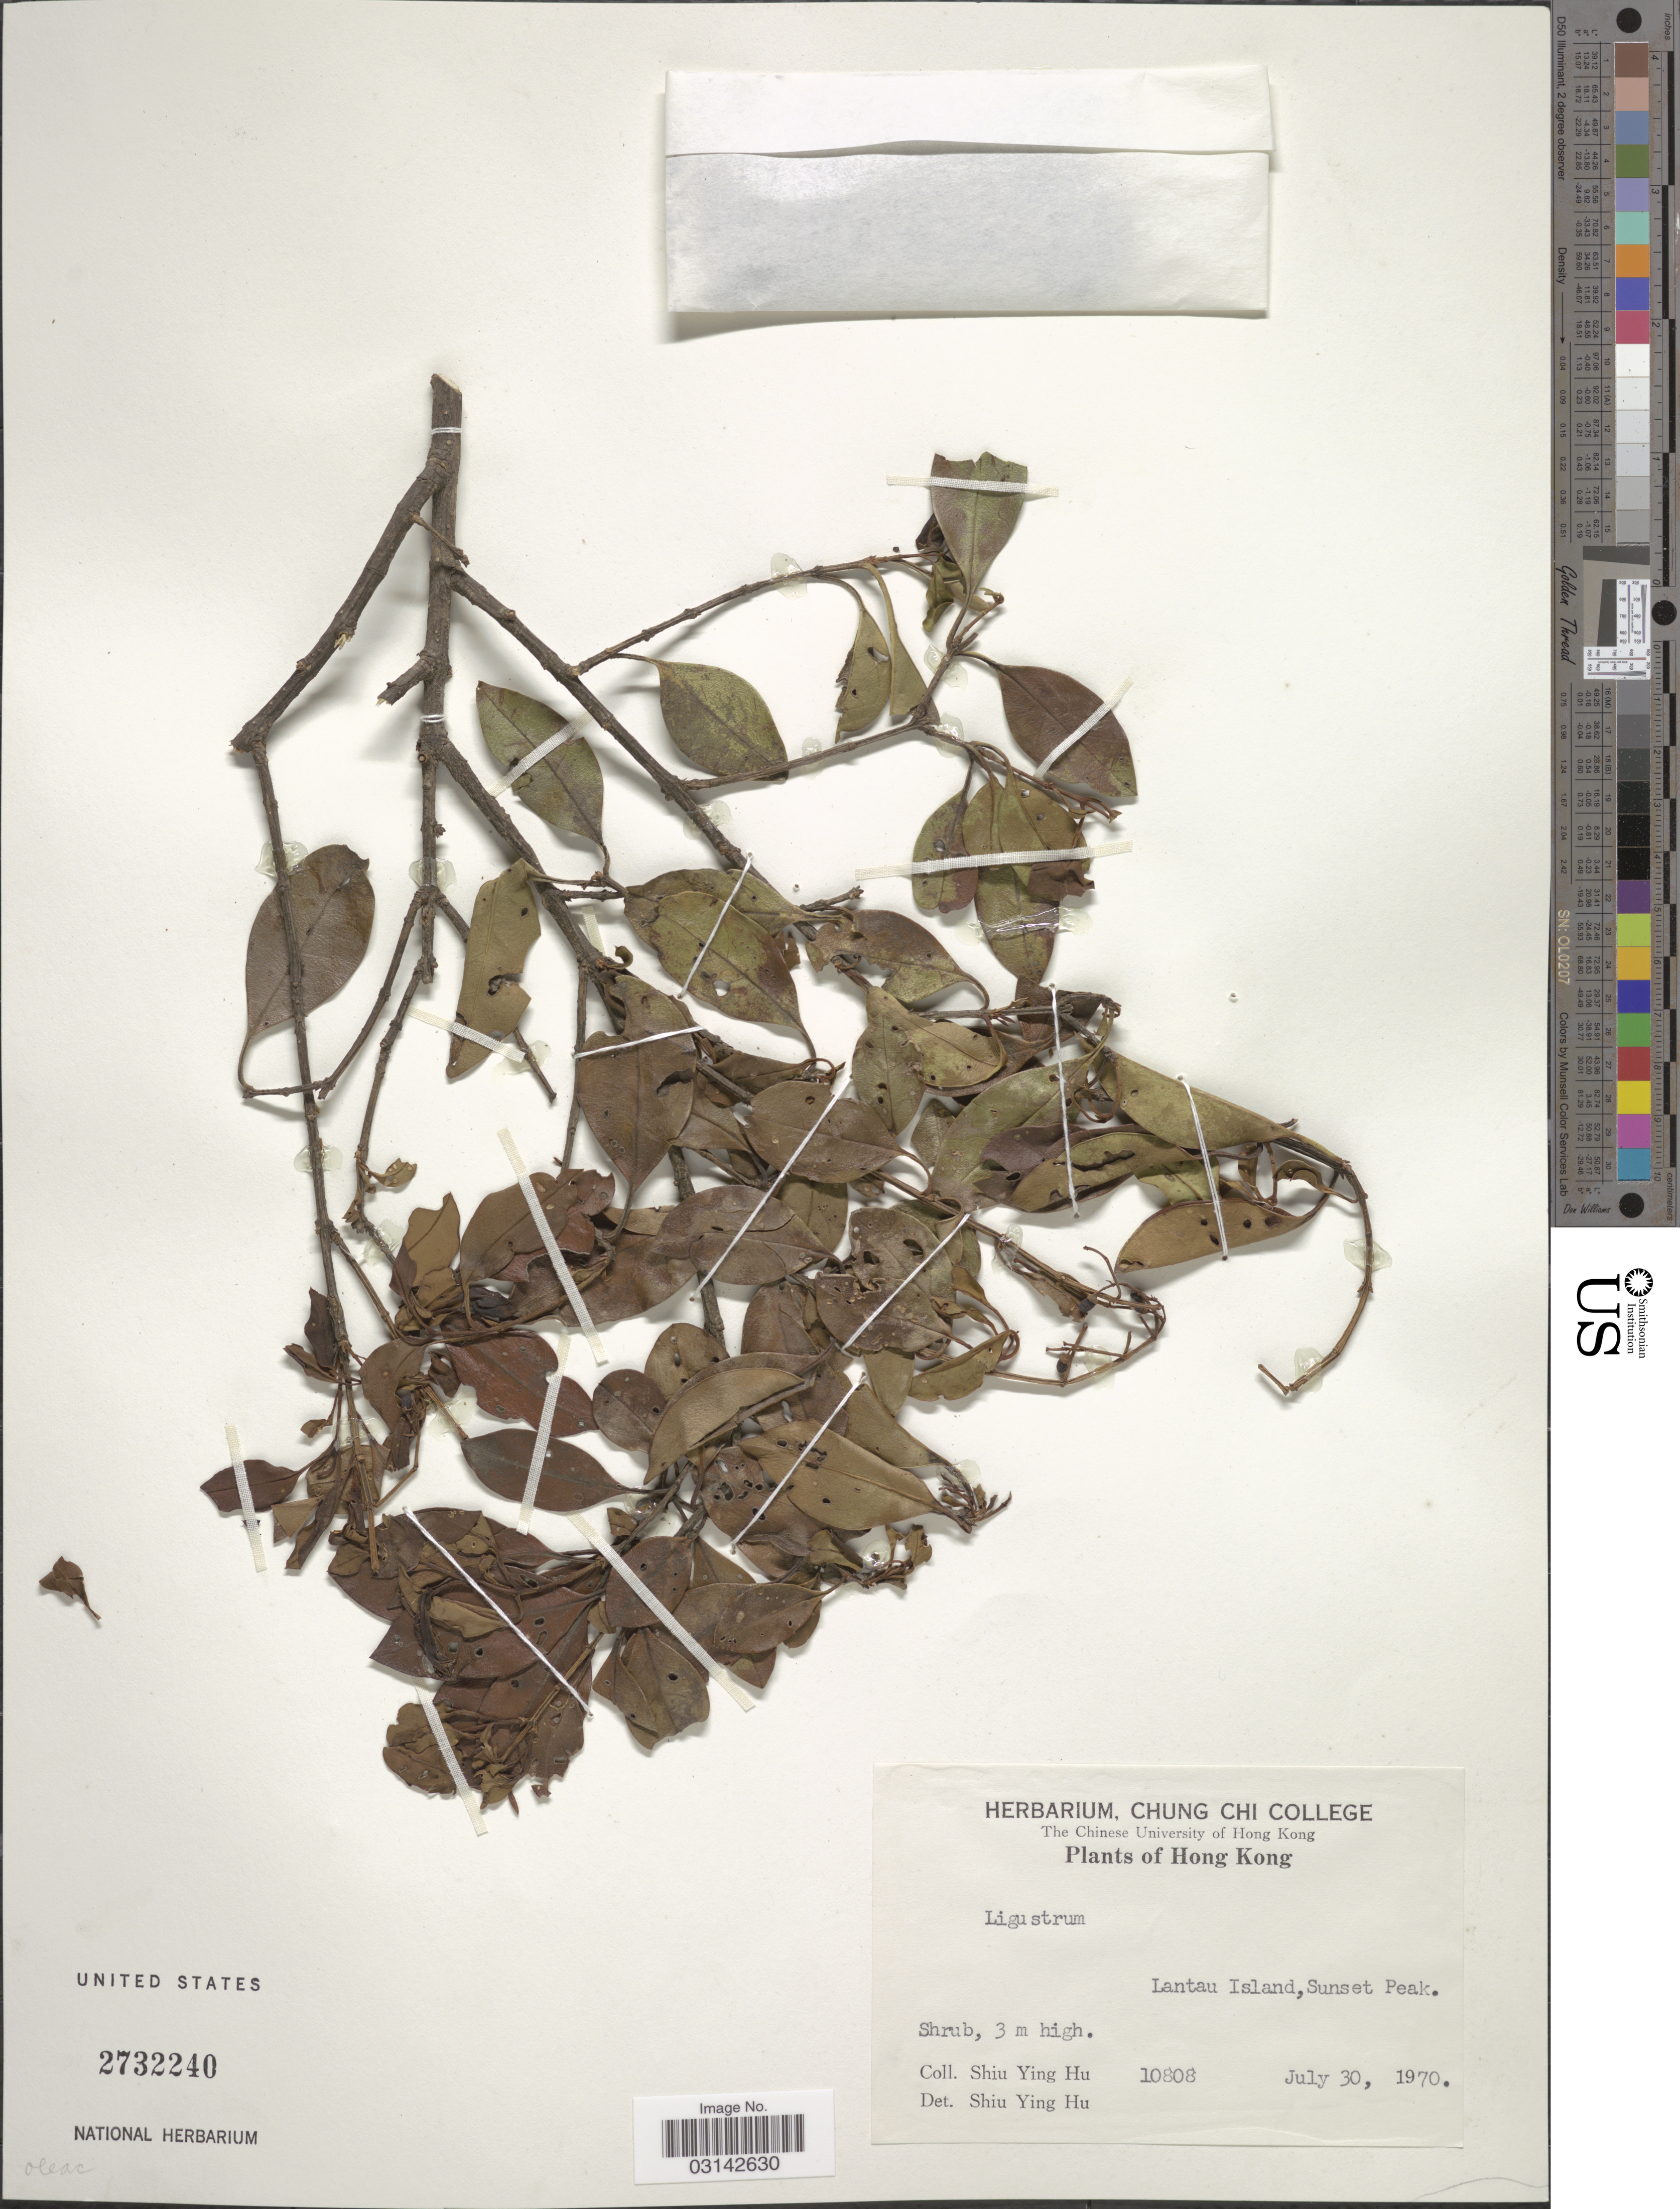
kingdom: Plantae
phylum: Tracheophyta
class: Magnoliopsida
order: Lamiales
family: Oleaceae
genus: Ligustrum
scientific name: Ligustrum sp.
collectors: S. Y. Hu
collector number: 10808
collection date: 1970-07-30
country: China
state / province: Hong Kong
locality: Lantau Island, Sunset Peak.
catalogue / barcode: US 2732240